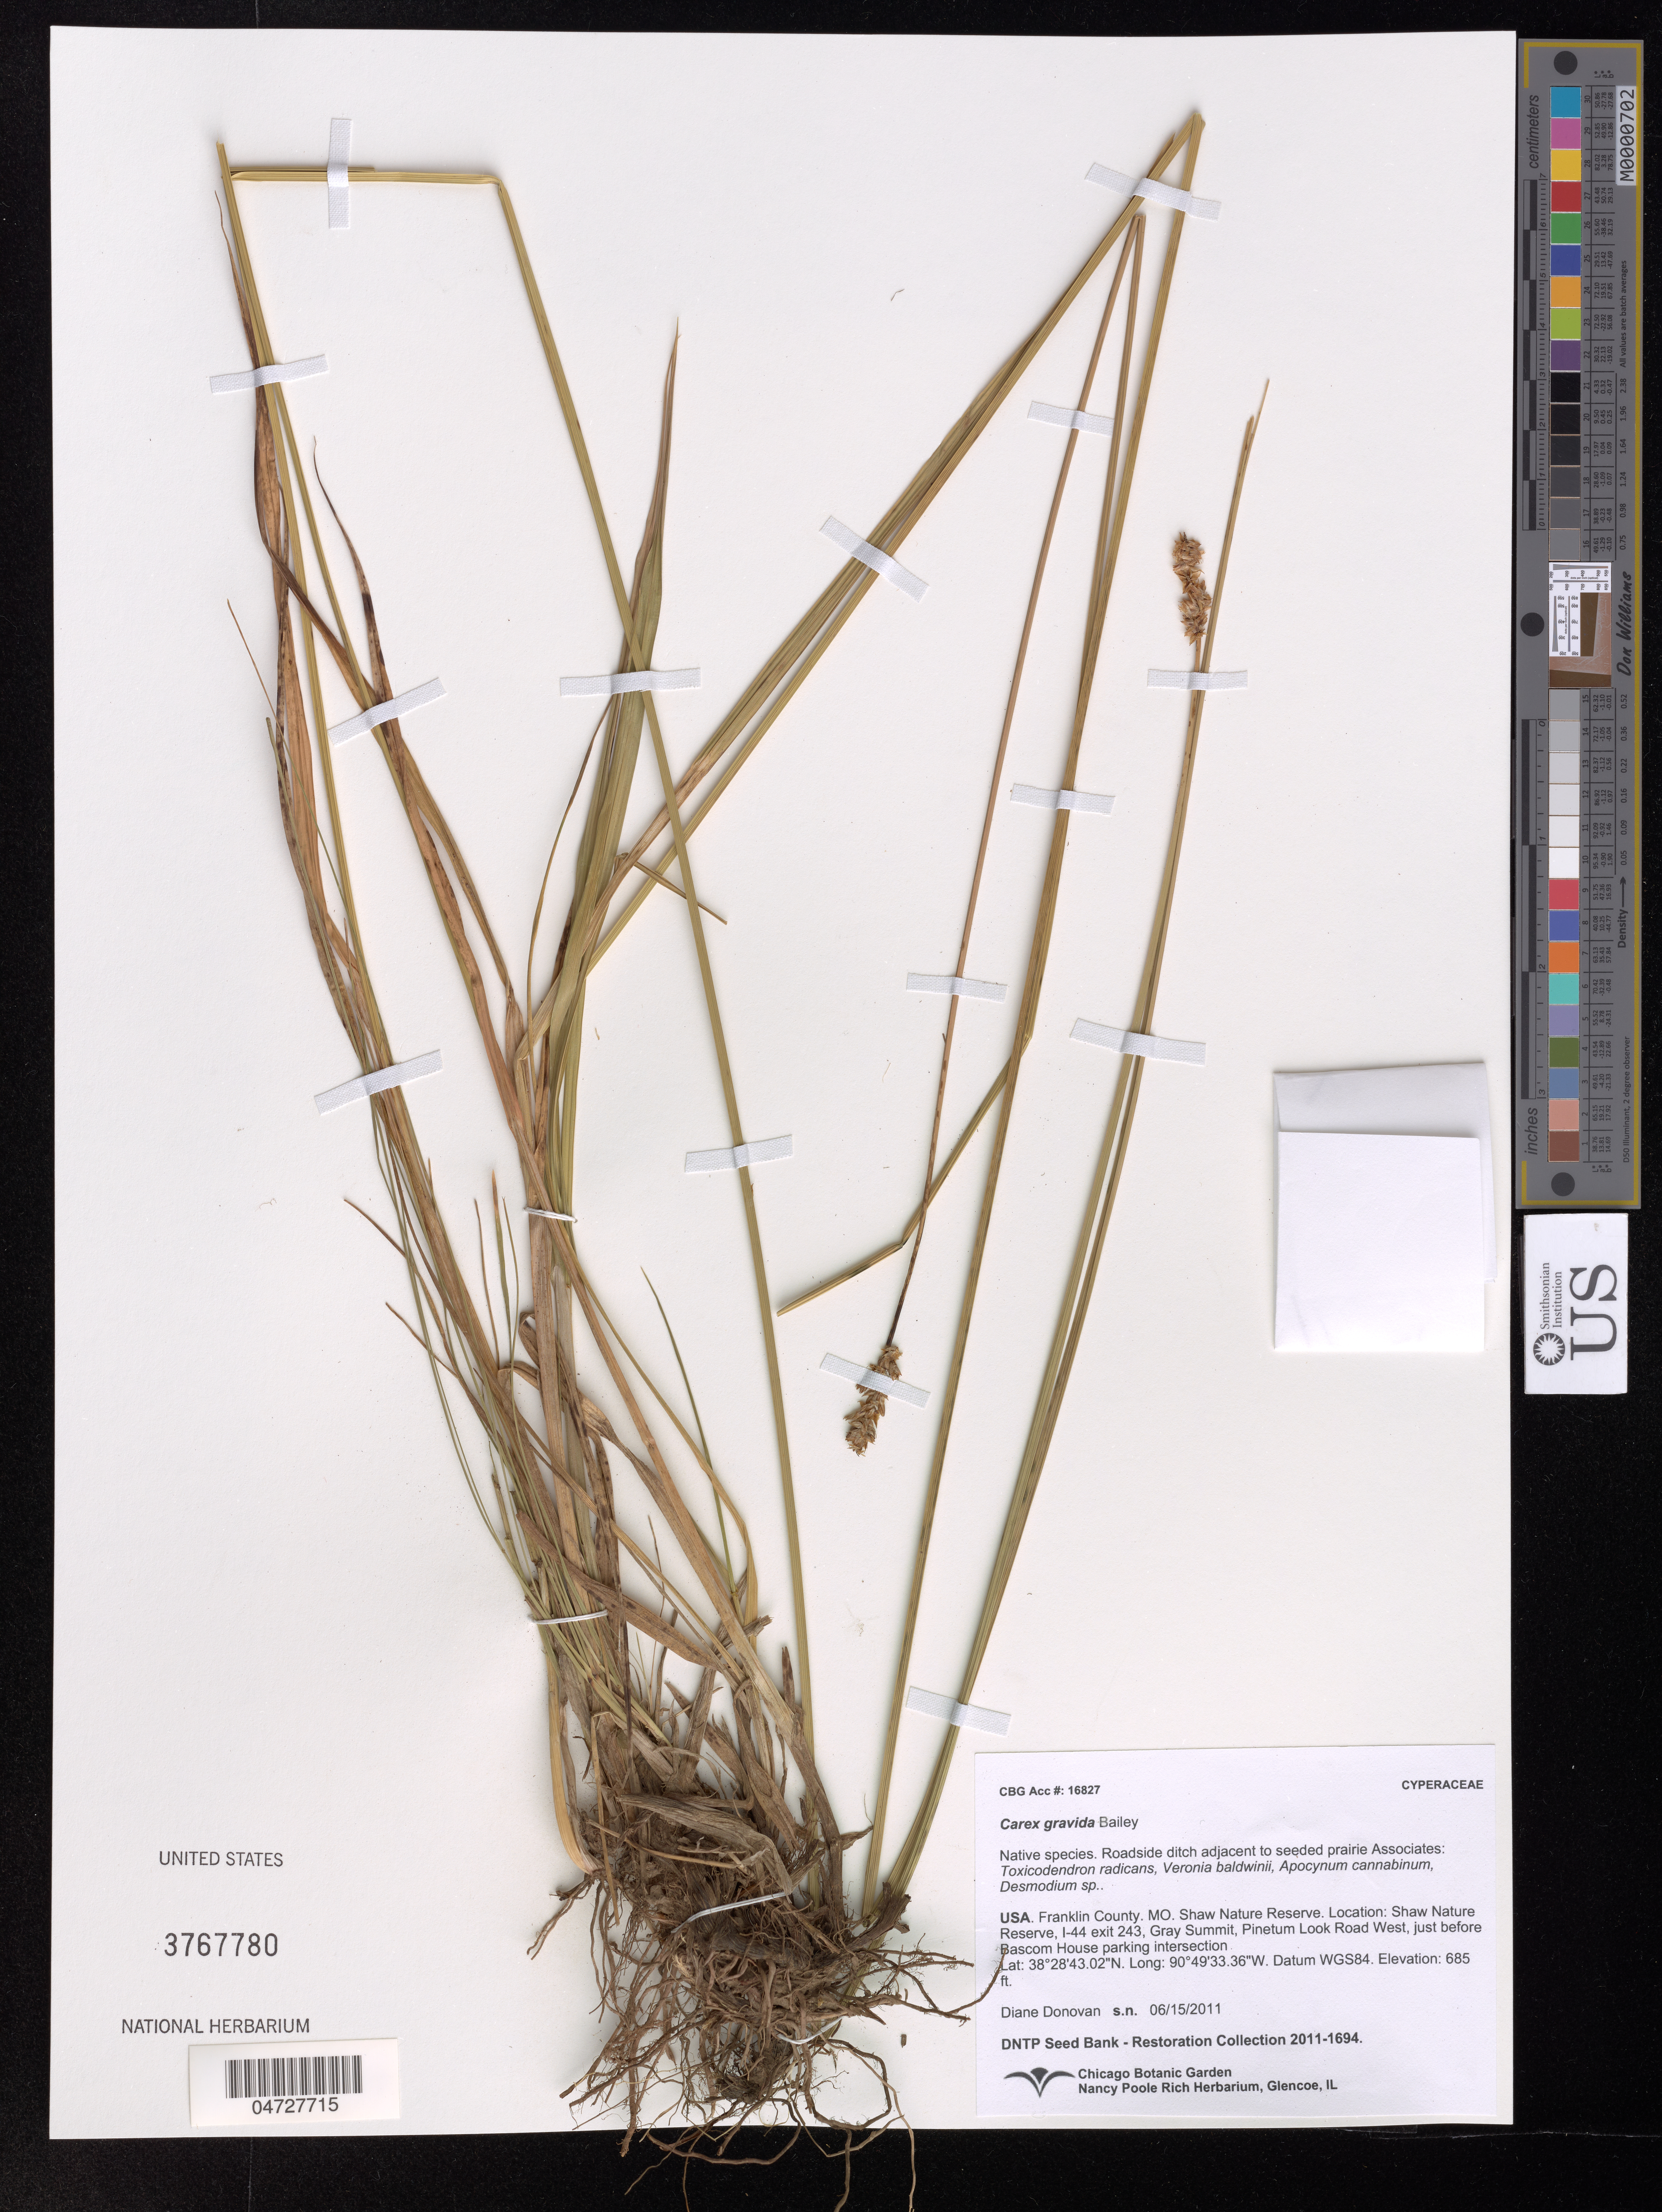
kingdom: Plantae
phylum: Tracheophyta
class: Liliopsida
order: Poales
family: Cyperaceae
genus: Carex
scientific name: Carex gravida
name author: L.H. Bailey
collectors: D. Donovan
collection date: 2011-06-15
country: United States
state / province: Missouri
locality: Franklin County. Shaw Nature Reserve, I-44 exit 243, Gray Summit, Pinetum Look Road West, just before Bascom House parking intersection.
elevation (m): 209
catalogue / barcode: US 3767780